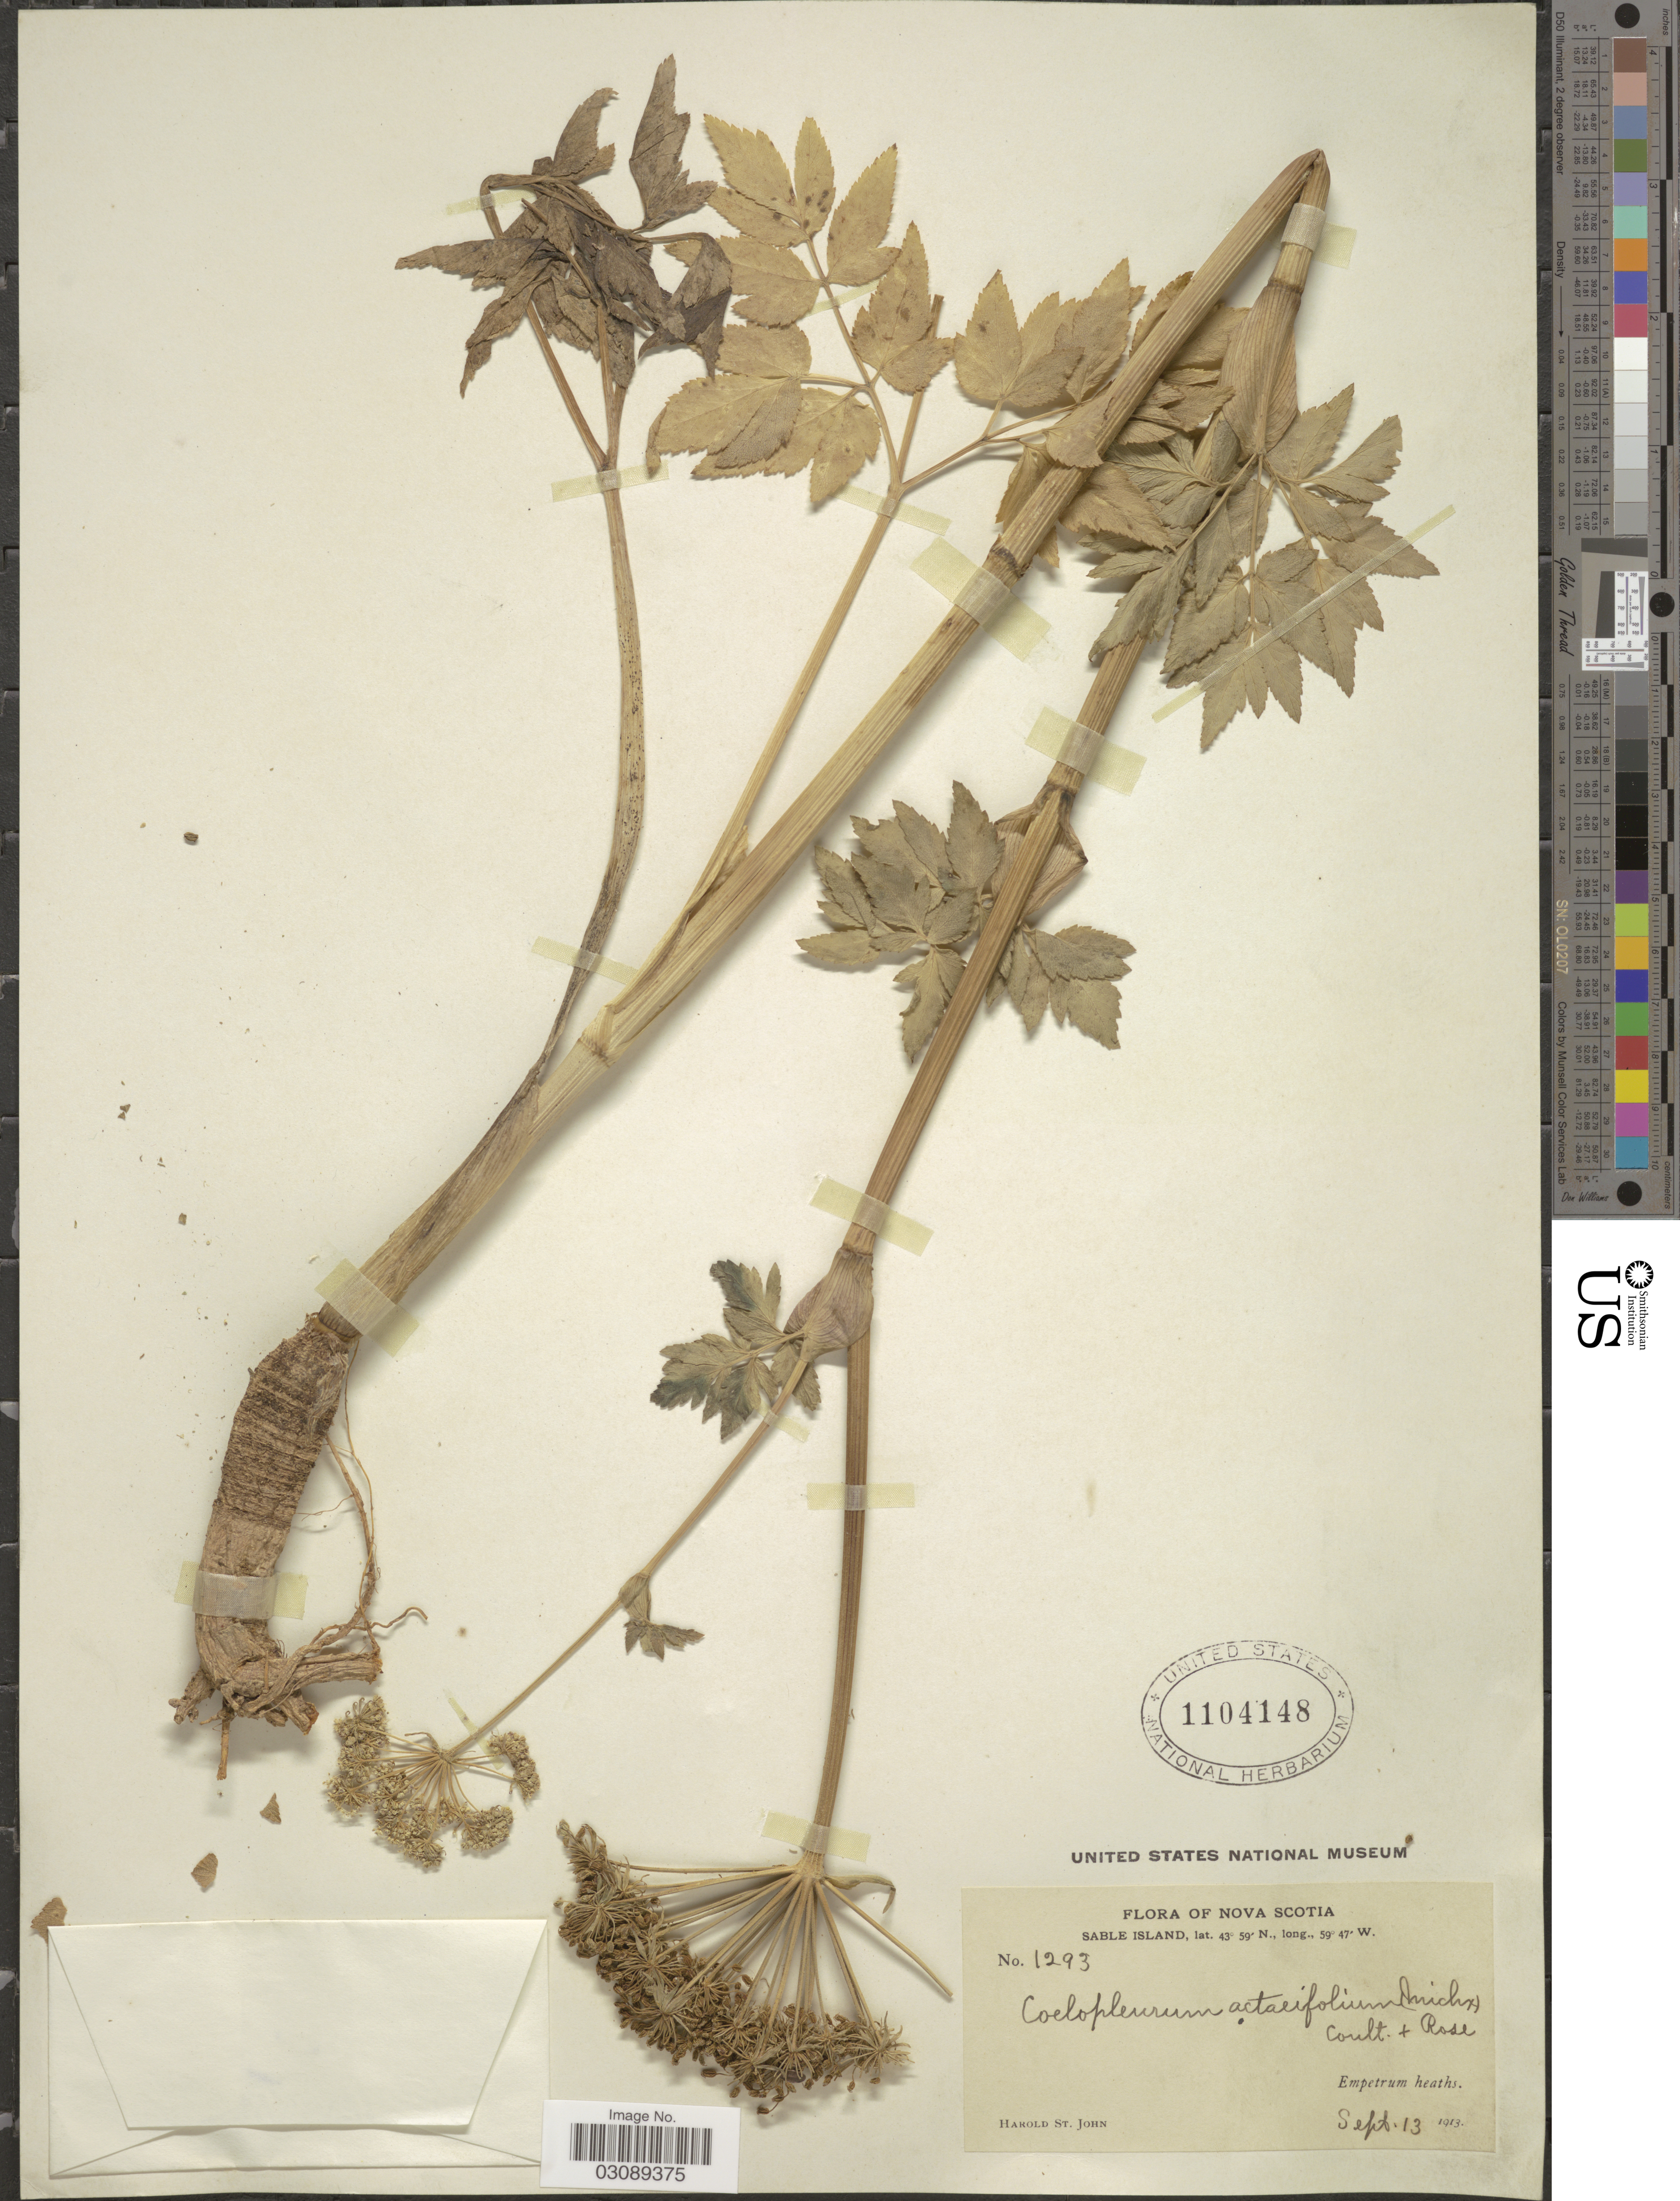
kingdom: Plantae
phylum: Tracheophyta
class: Magnoliopsida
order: Apiales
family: Apiaceae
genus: Coelopleurum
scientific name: Coelopleurum actaeifolium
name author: (Michx.) J.M. Coult. & Rose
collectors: H. St. John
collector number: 1293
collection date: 1913-09-13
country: Canada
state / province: Nova Scotia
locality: Sable Island.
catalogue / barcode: US 1104148